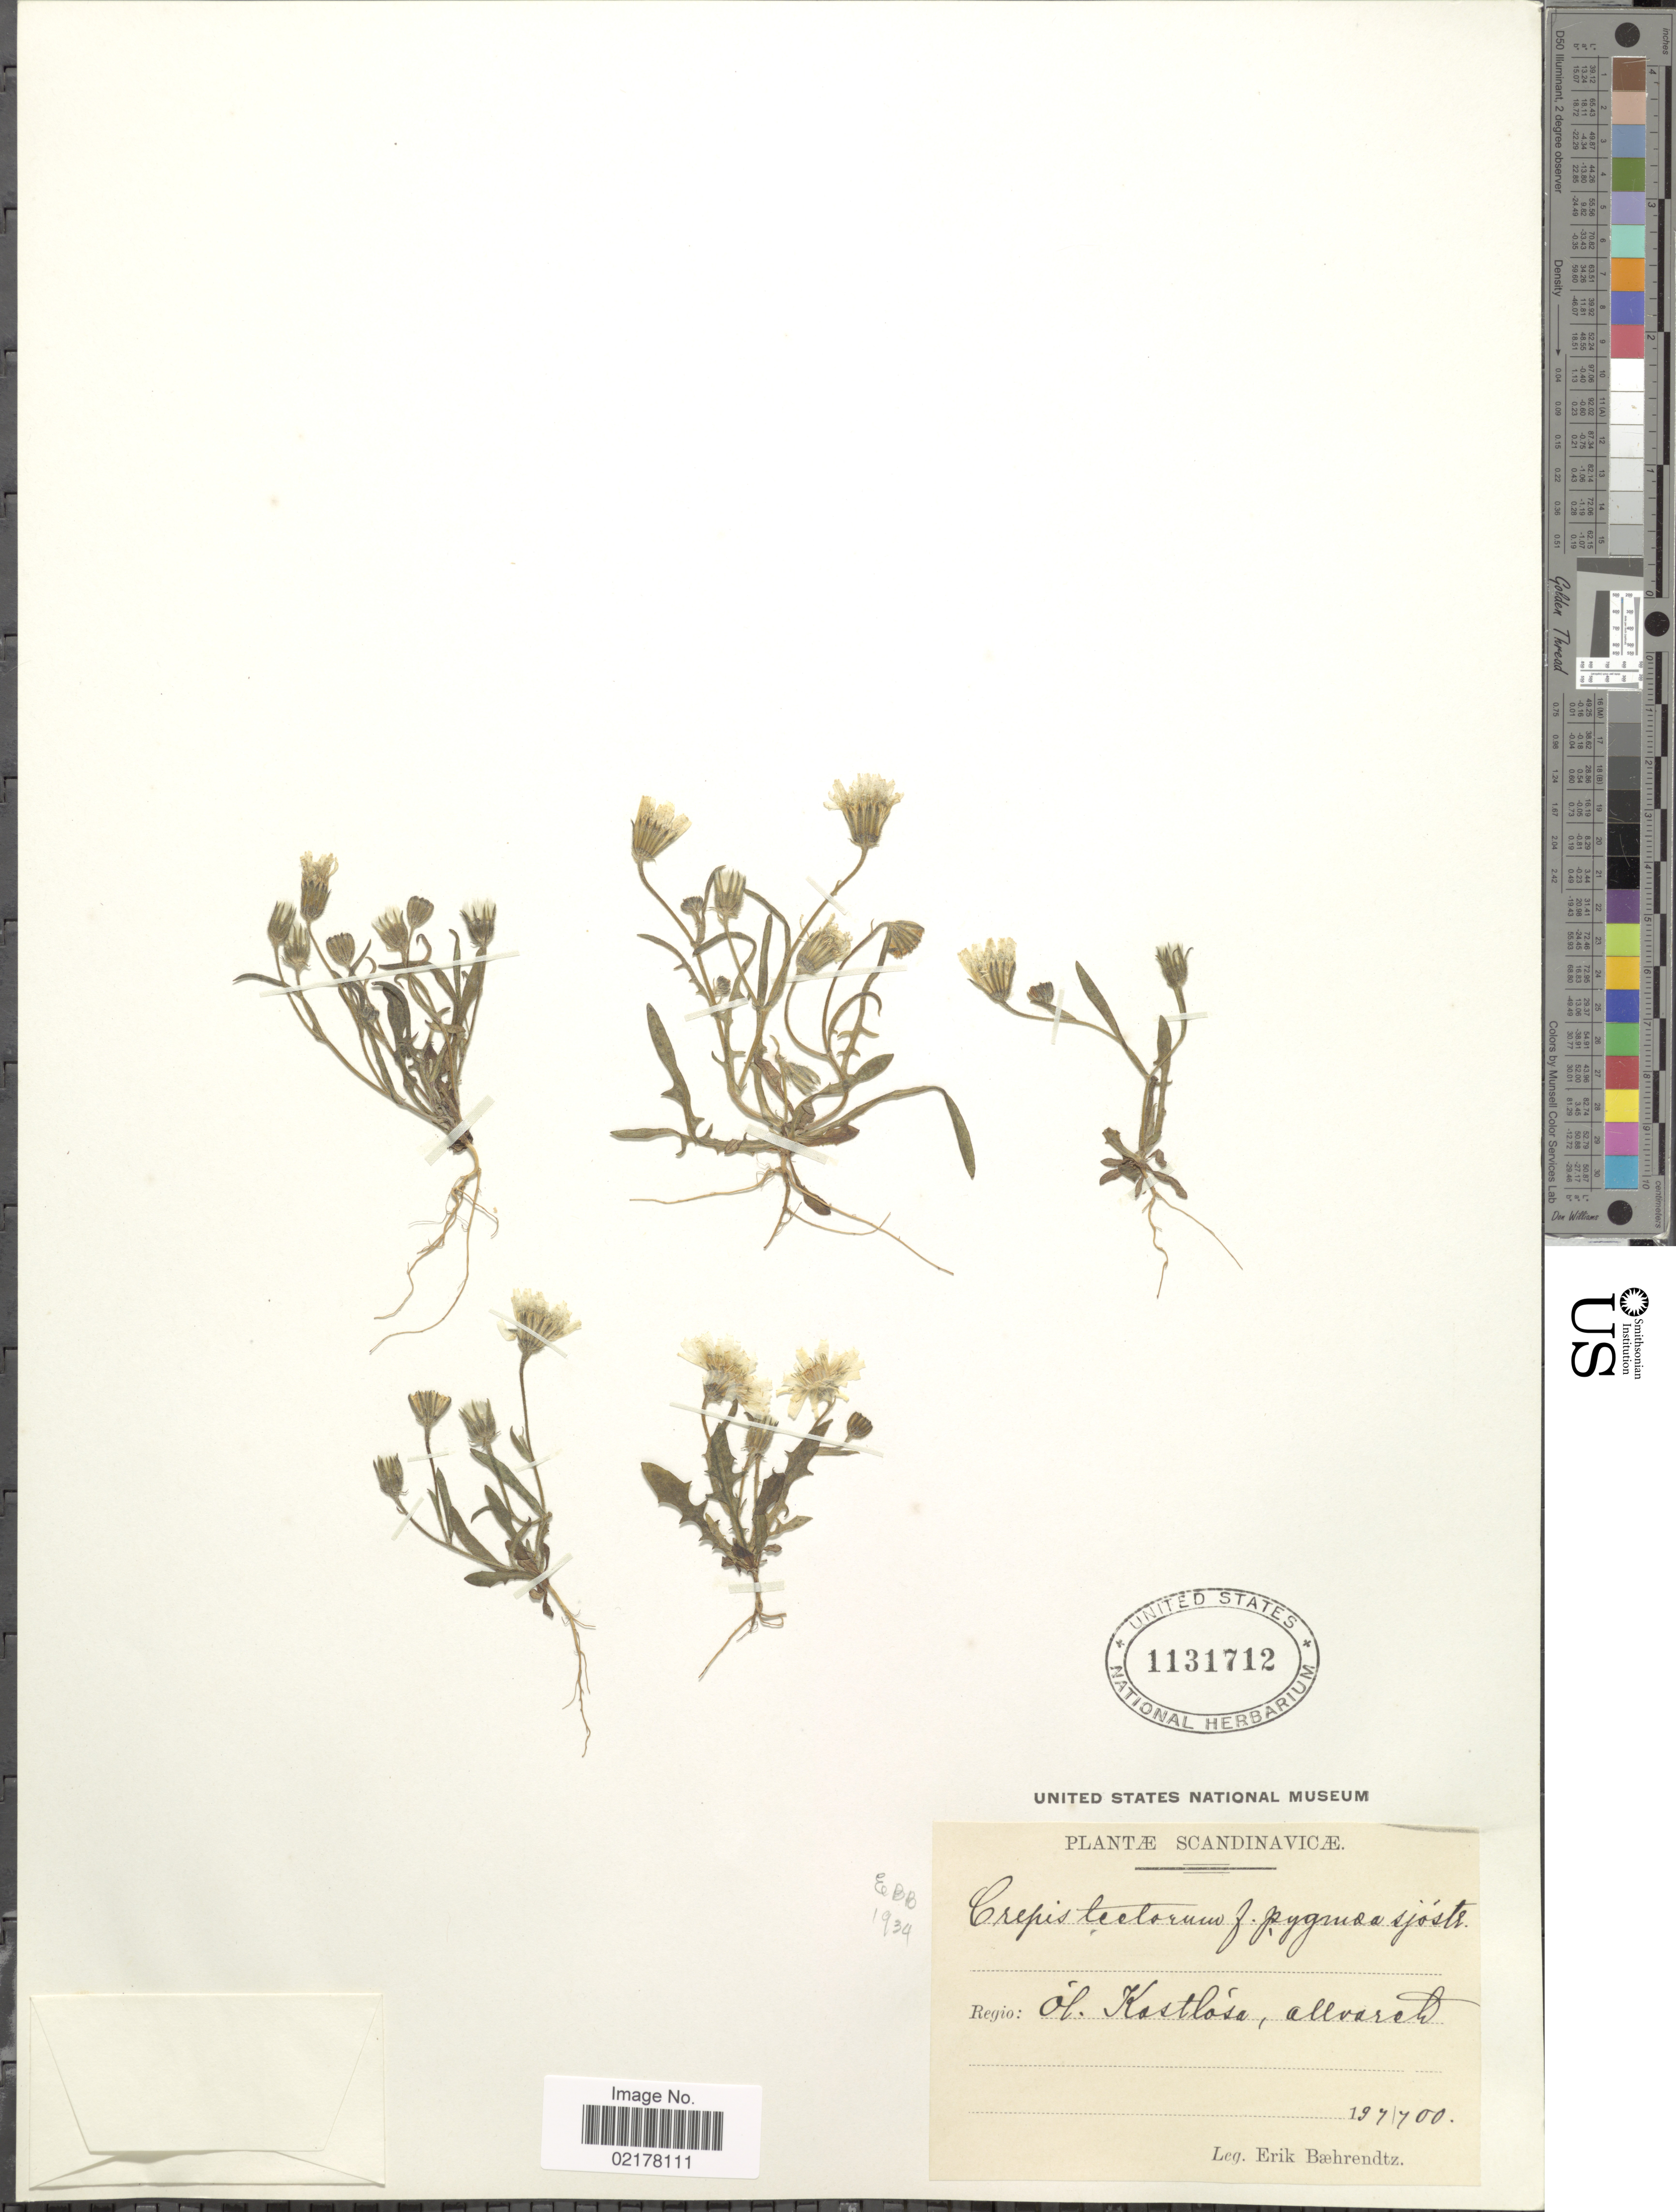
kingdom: Plantae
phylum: Tracheophyta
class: Magnoliopsida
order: Asterales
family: Asteraceae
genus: Crepis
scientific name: Crepis tectorum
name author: L.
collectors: E. Baehrendtz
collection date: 1900-07-07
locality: Scandinavicae. Regio: ol. Kastlosa, allvaretz [interpreted]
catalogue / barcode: US 1131712